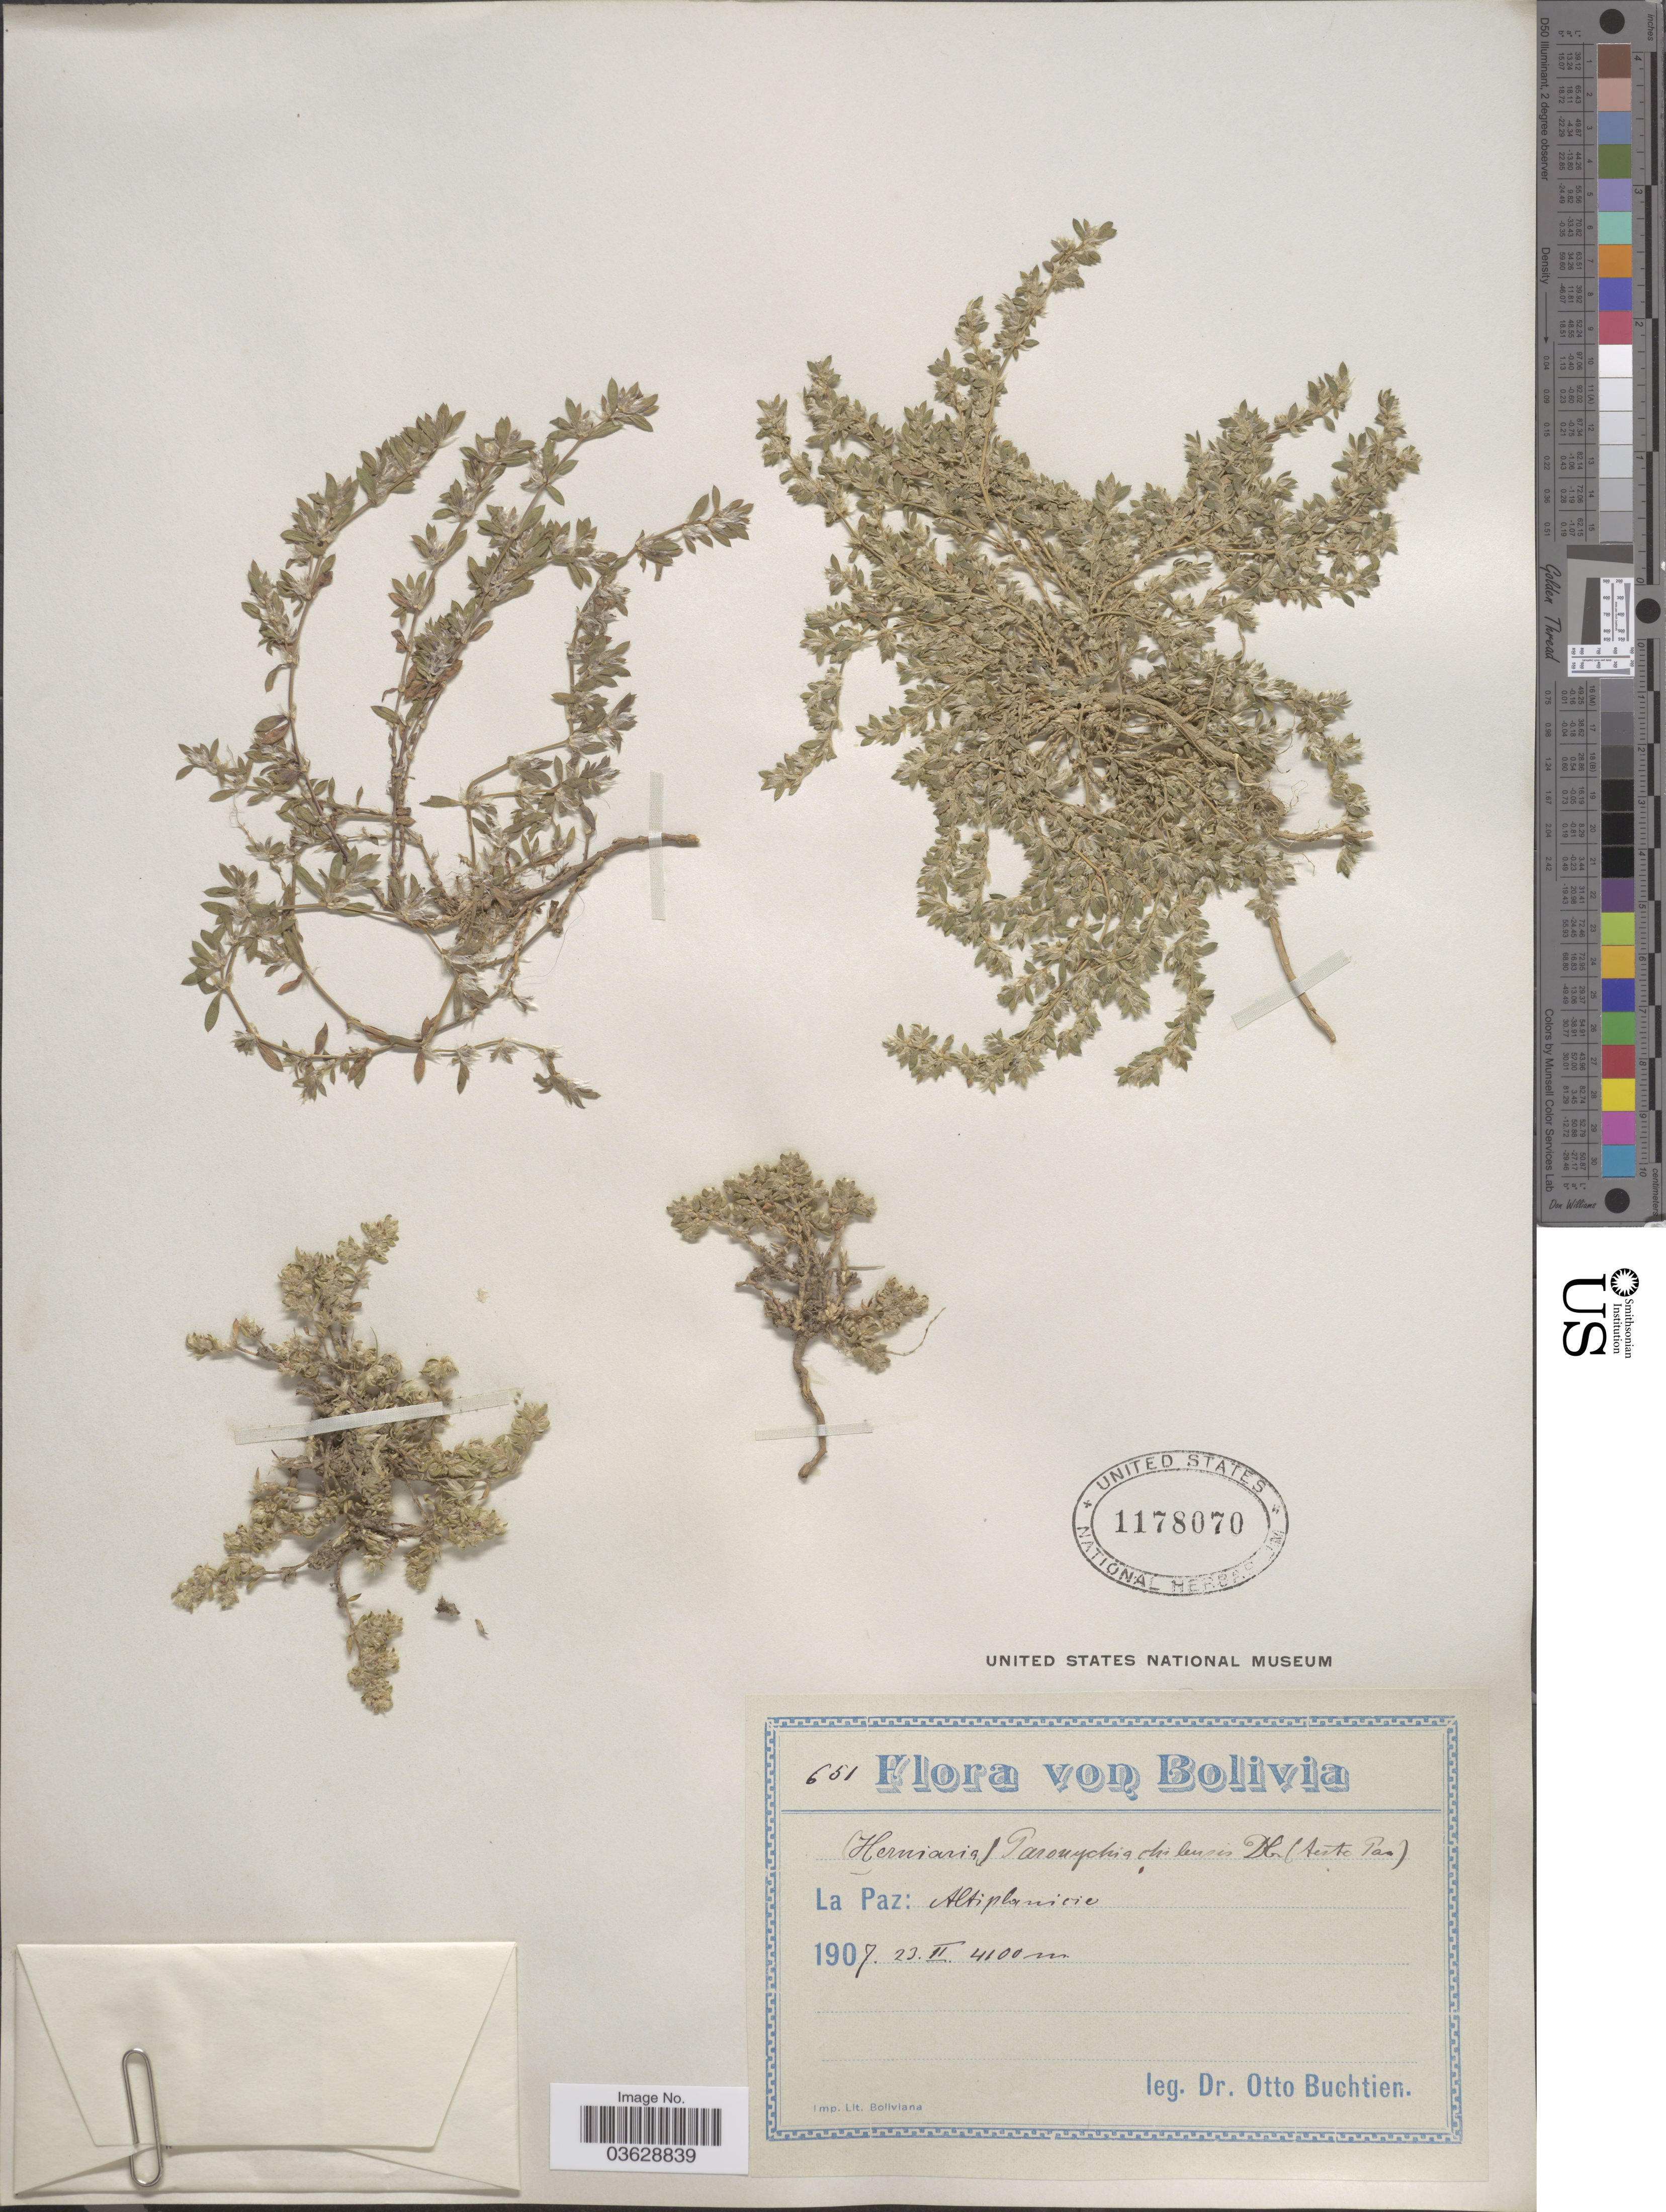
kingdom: Plantae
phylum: Tracheophyta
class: Magnoliopsida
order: Caryophyllales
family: Caryophyllaceae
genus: Paronychia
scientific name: Paronychia brasiliana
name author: DC.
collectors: O. Buchtien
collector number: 651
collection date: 1907-02-23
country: Bolivia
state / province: La Paz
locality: Altiplanicie.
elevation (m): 4100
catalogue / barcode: US 1178070